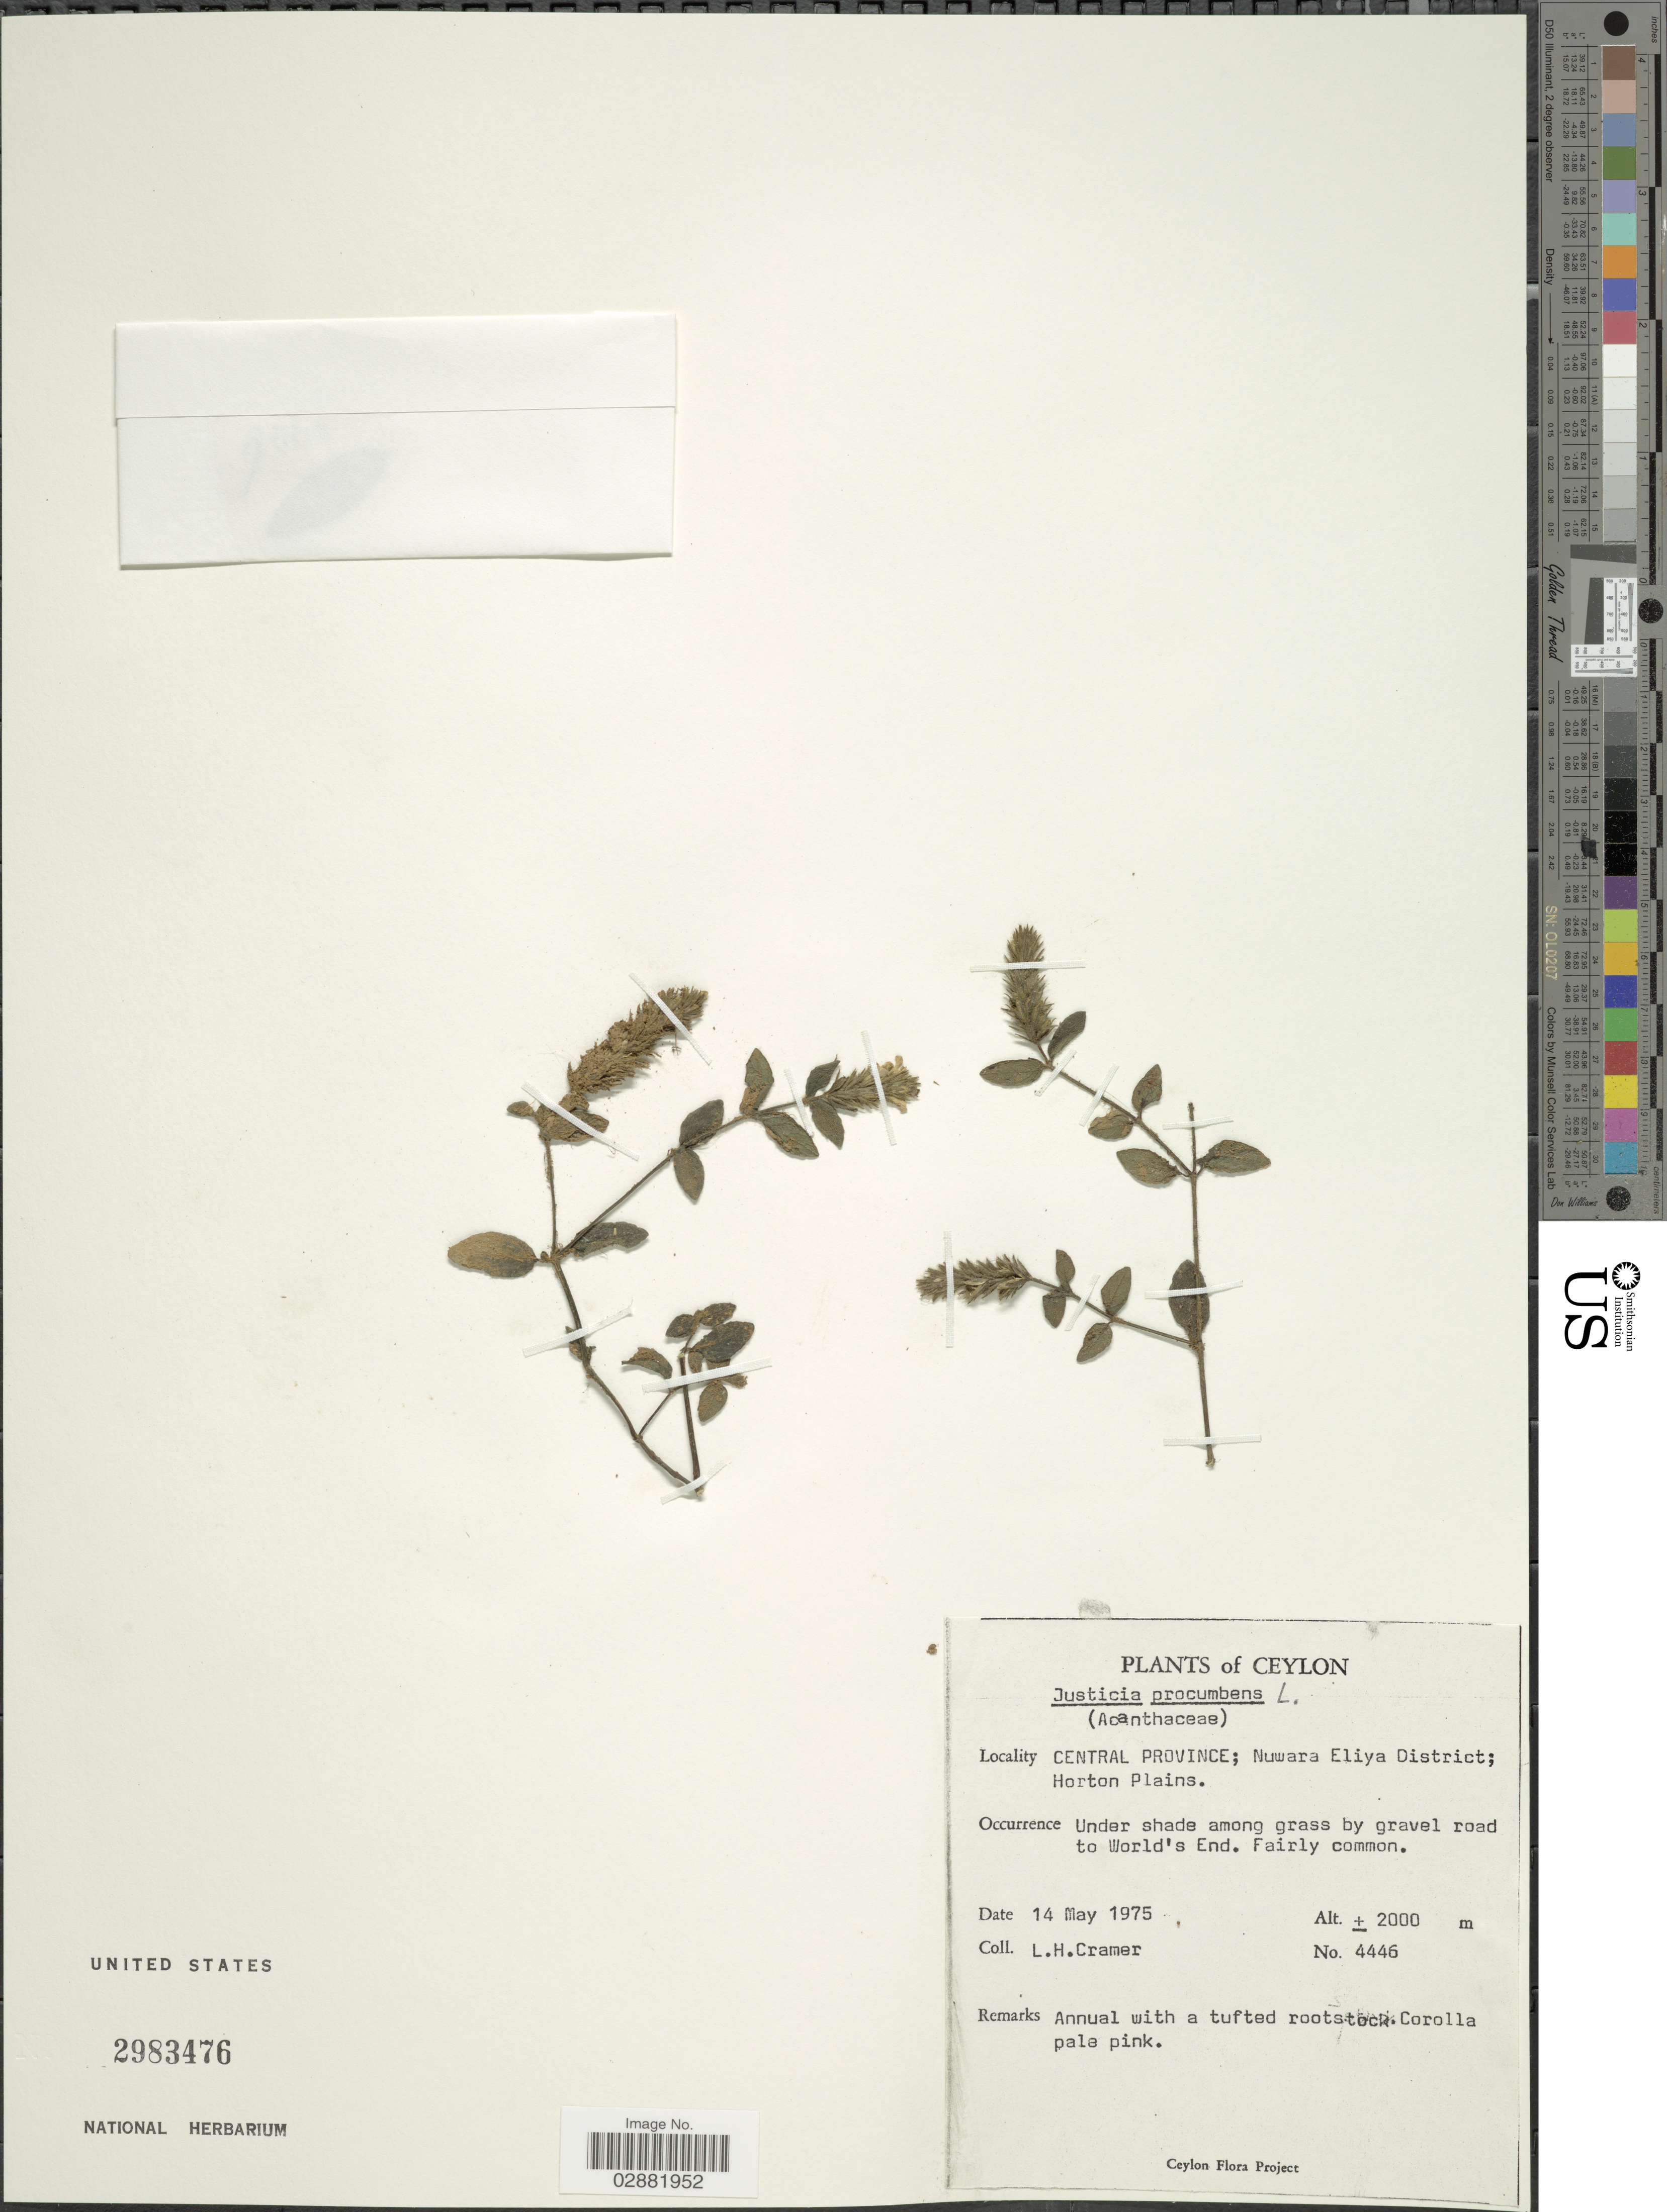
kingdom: Plantae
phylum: Tracheophyta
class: Magnoliopsida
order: Lamiales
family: Acanthaceae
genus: Justicia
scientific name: Justicia procumbens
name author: L.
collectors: L. H. Cramer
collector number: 4446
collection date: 1975-05-14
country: Sri Lanka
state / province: Central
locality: Ceylon, Nuwara Eliya District, Horton Plains, under shade among grass by gravel road to World's End.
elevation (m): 2000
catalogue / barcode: US 2983476